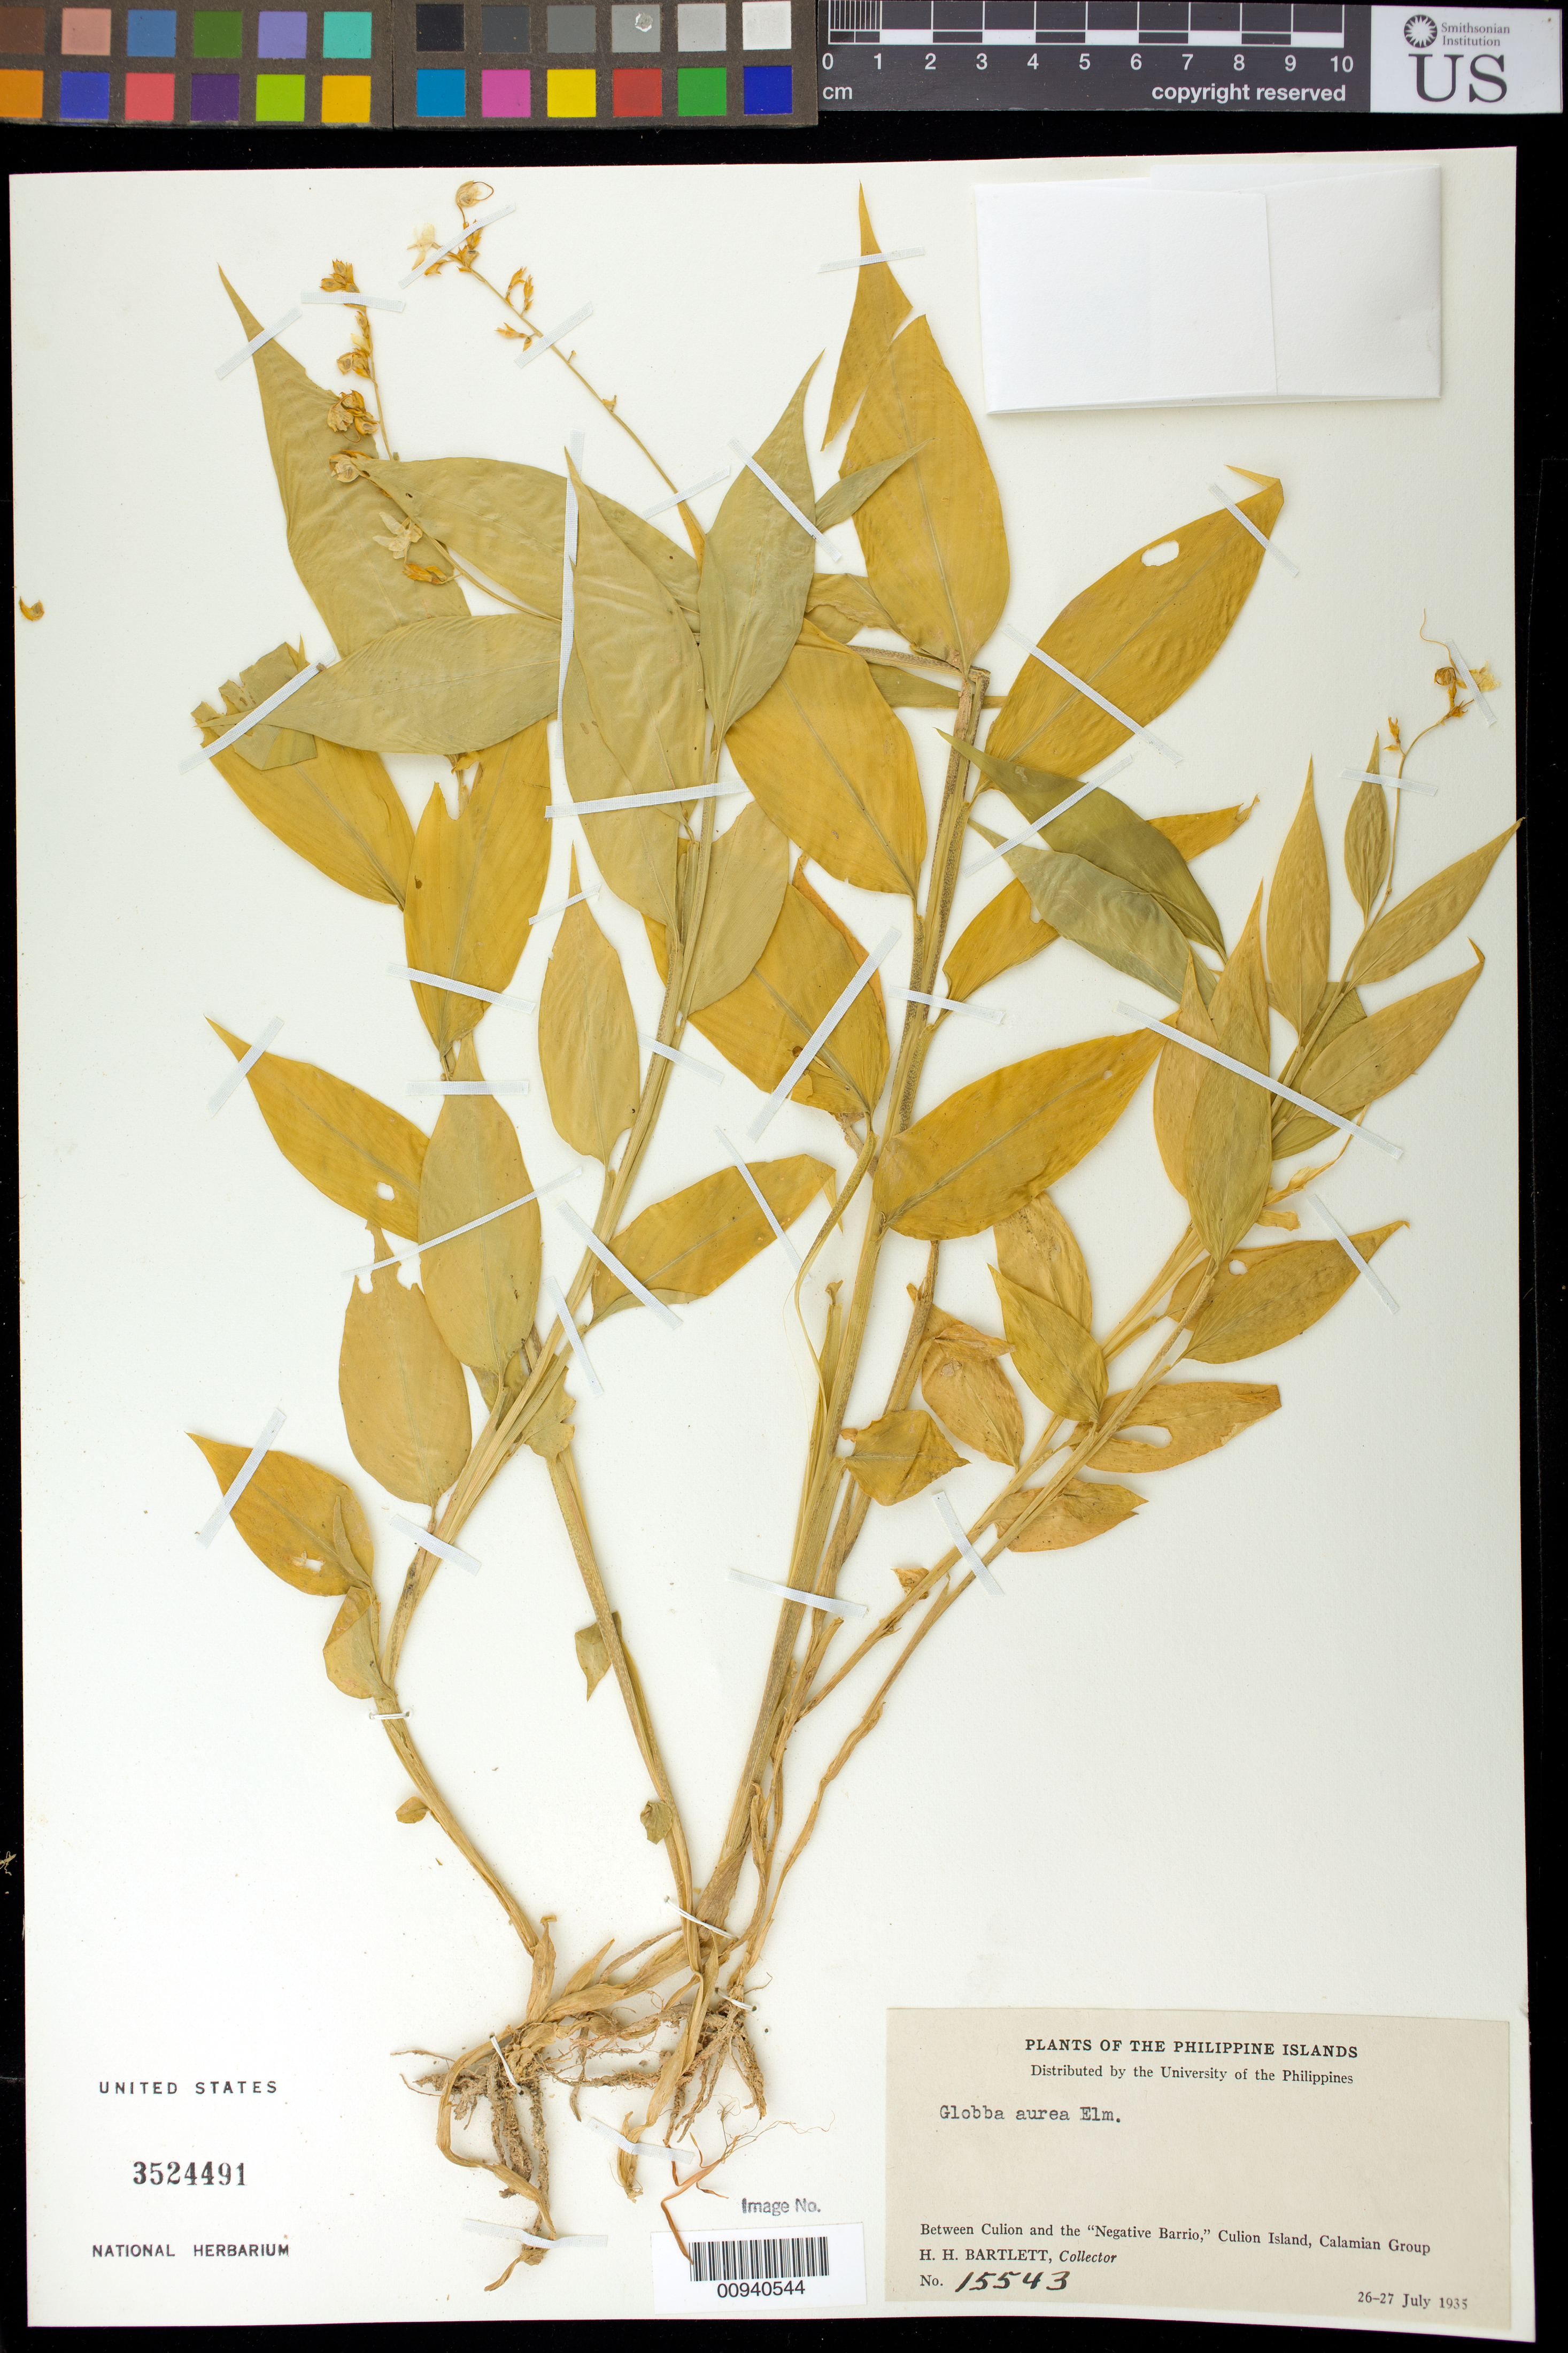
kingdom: Plantae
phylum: Tracheophyta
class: Liliopsida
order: Zingiberales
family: Zingiberaceae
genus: Globba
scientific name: Globba aurea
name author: Elmer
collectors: H. H. Bartlett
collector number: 15543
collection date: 1935-07-26/1935-07-27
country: Philippines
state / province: Mimaropa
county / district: Palawan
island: Culion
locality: Between Culion and the "Negatove Barrio,"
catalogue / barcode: US 3524491